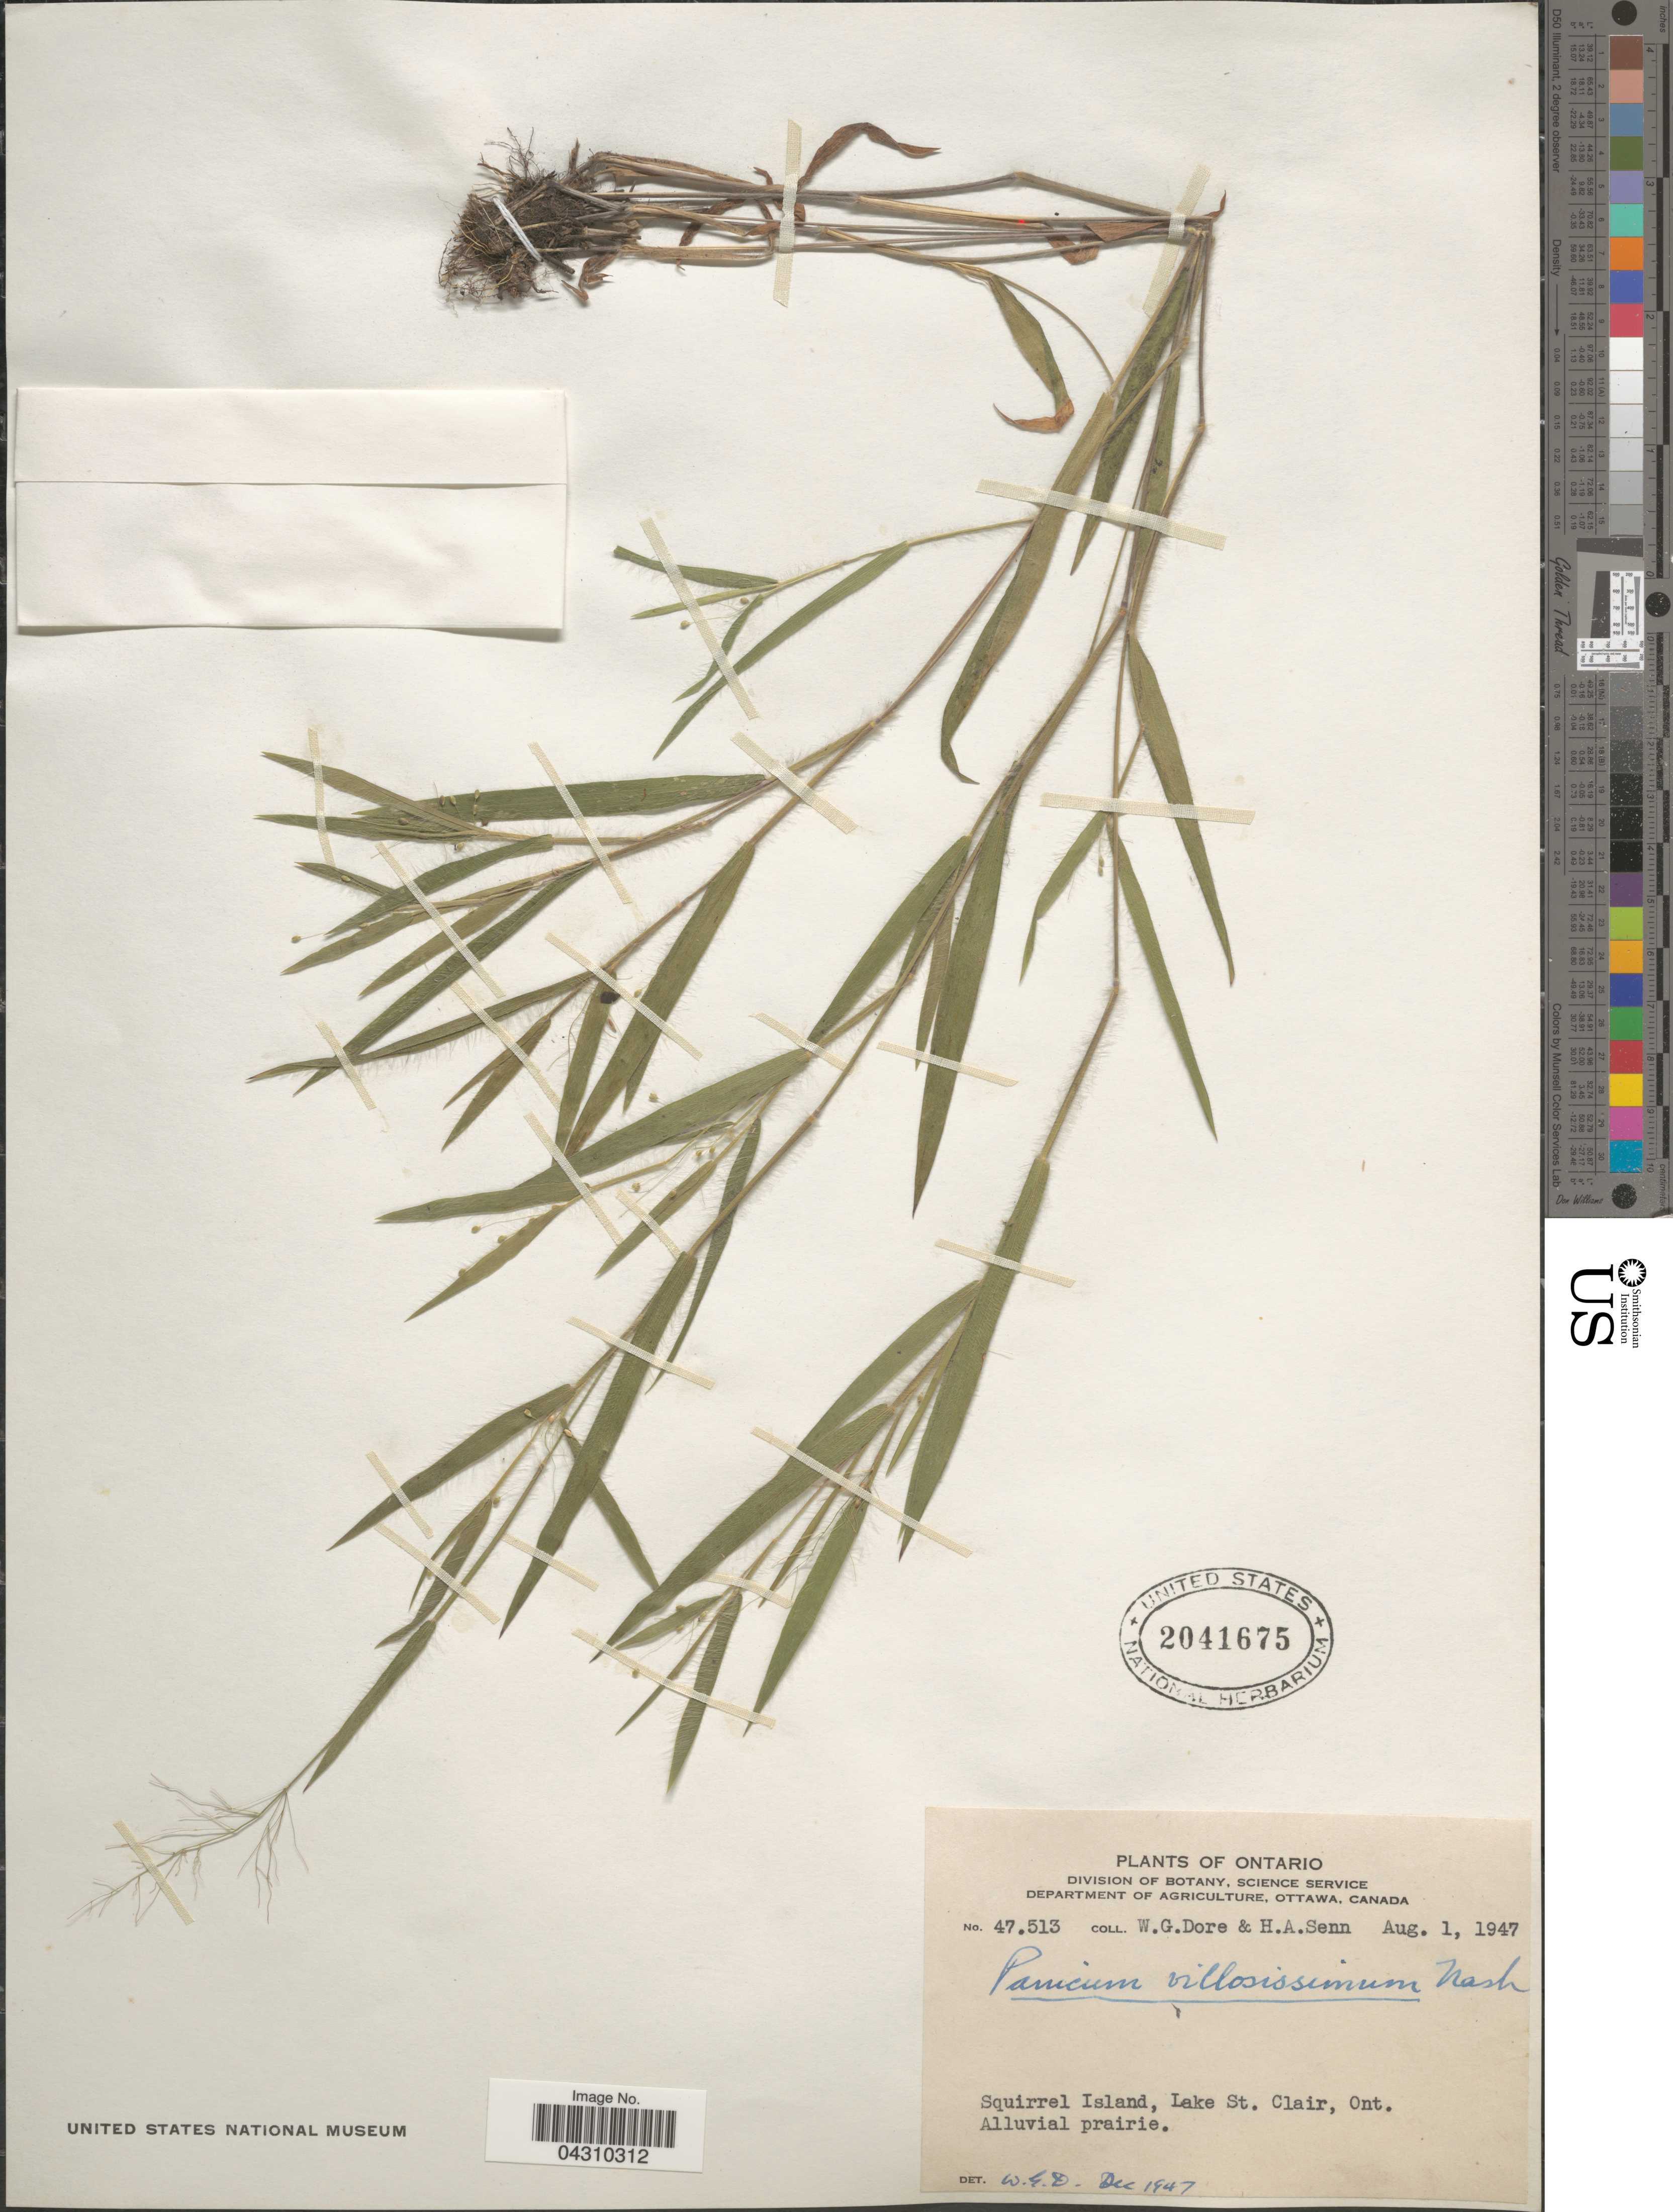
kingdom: Plantae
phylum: Tracheophyta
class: Liliopsida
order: Poales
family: Poaceae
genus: Dichanthelium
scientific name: Dichanthelium acuminatum var. acuminatum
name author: (Sw.) Gould & C.A. Clark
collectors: W. Dore & H. Senn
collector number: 47513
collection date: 1947-08-01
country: Canada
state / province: Ontario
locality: Squirrel Island, Lake St. Clair. Alluvial prairie.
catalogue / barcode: US 2041675